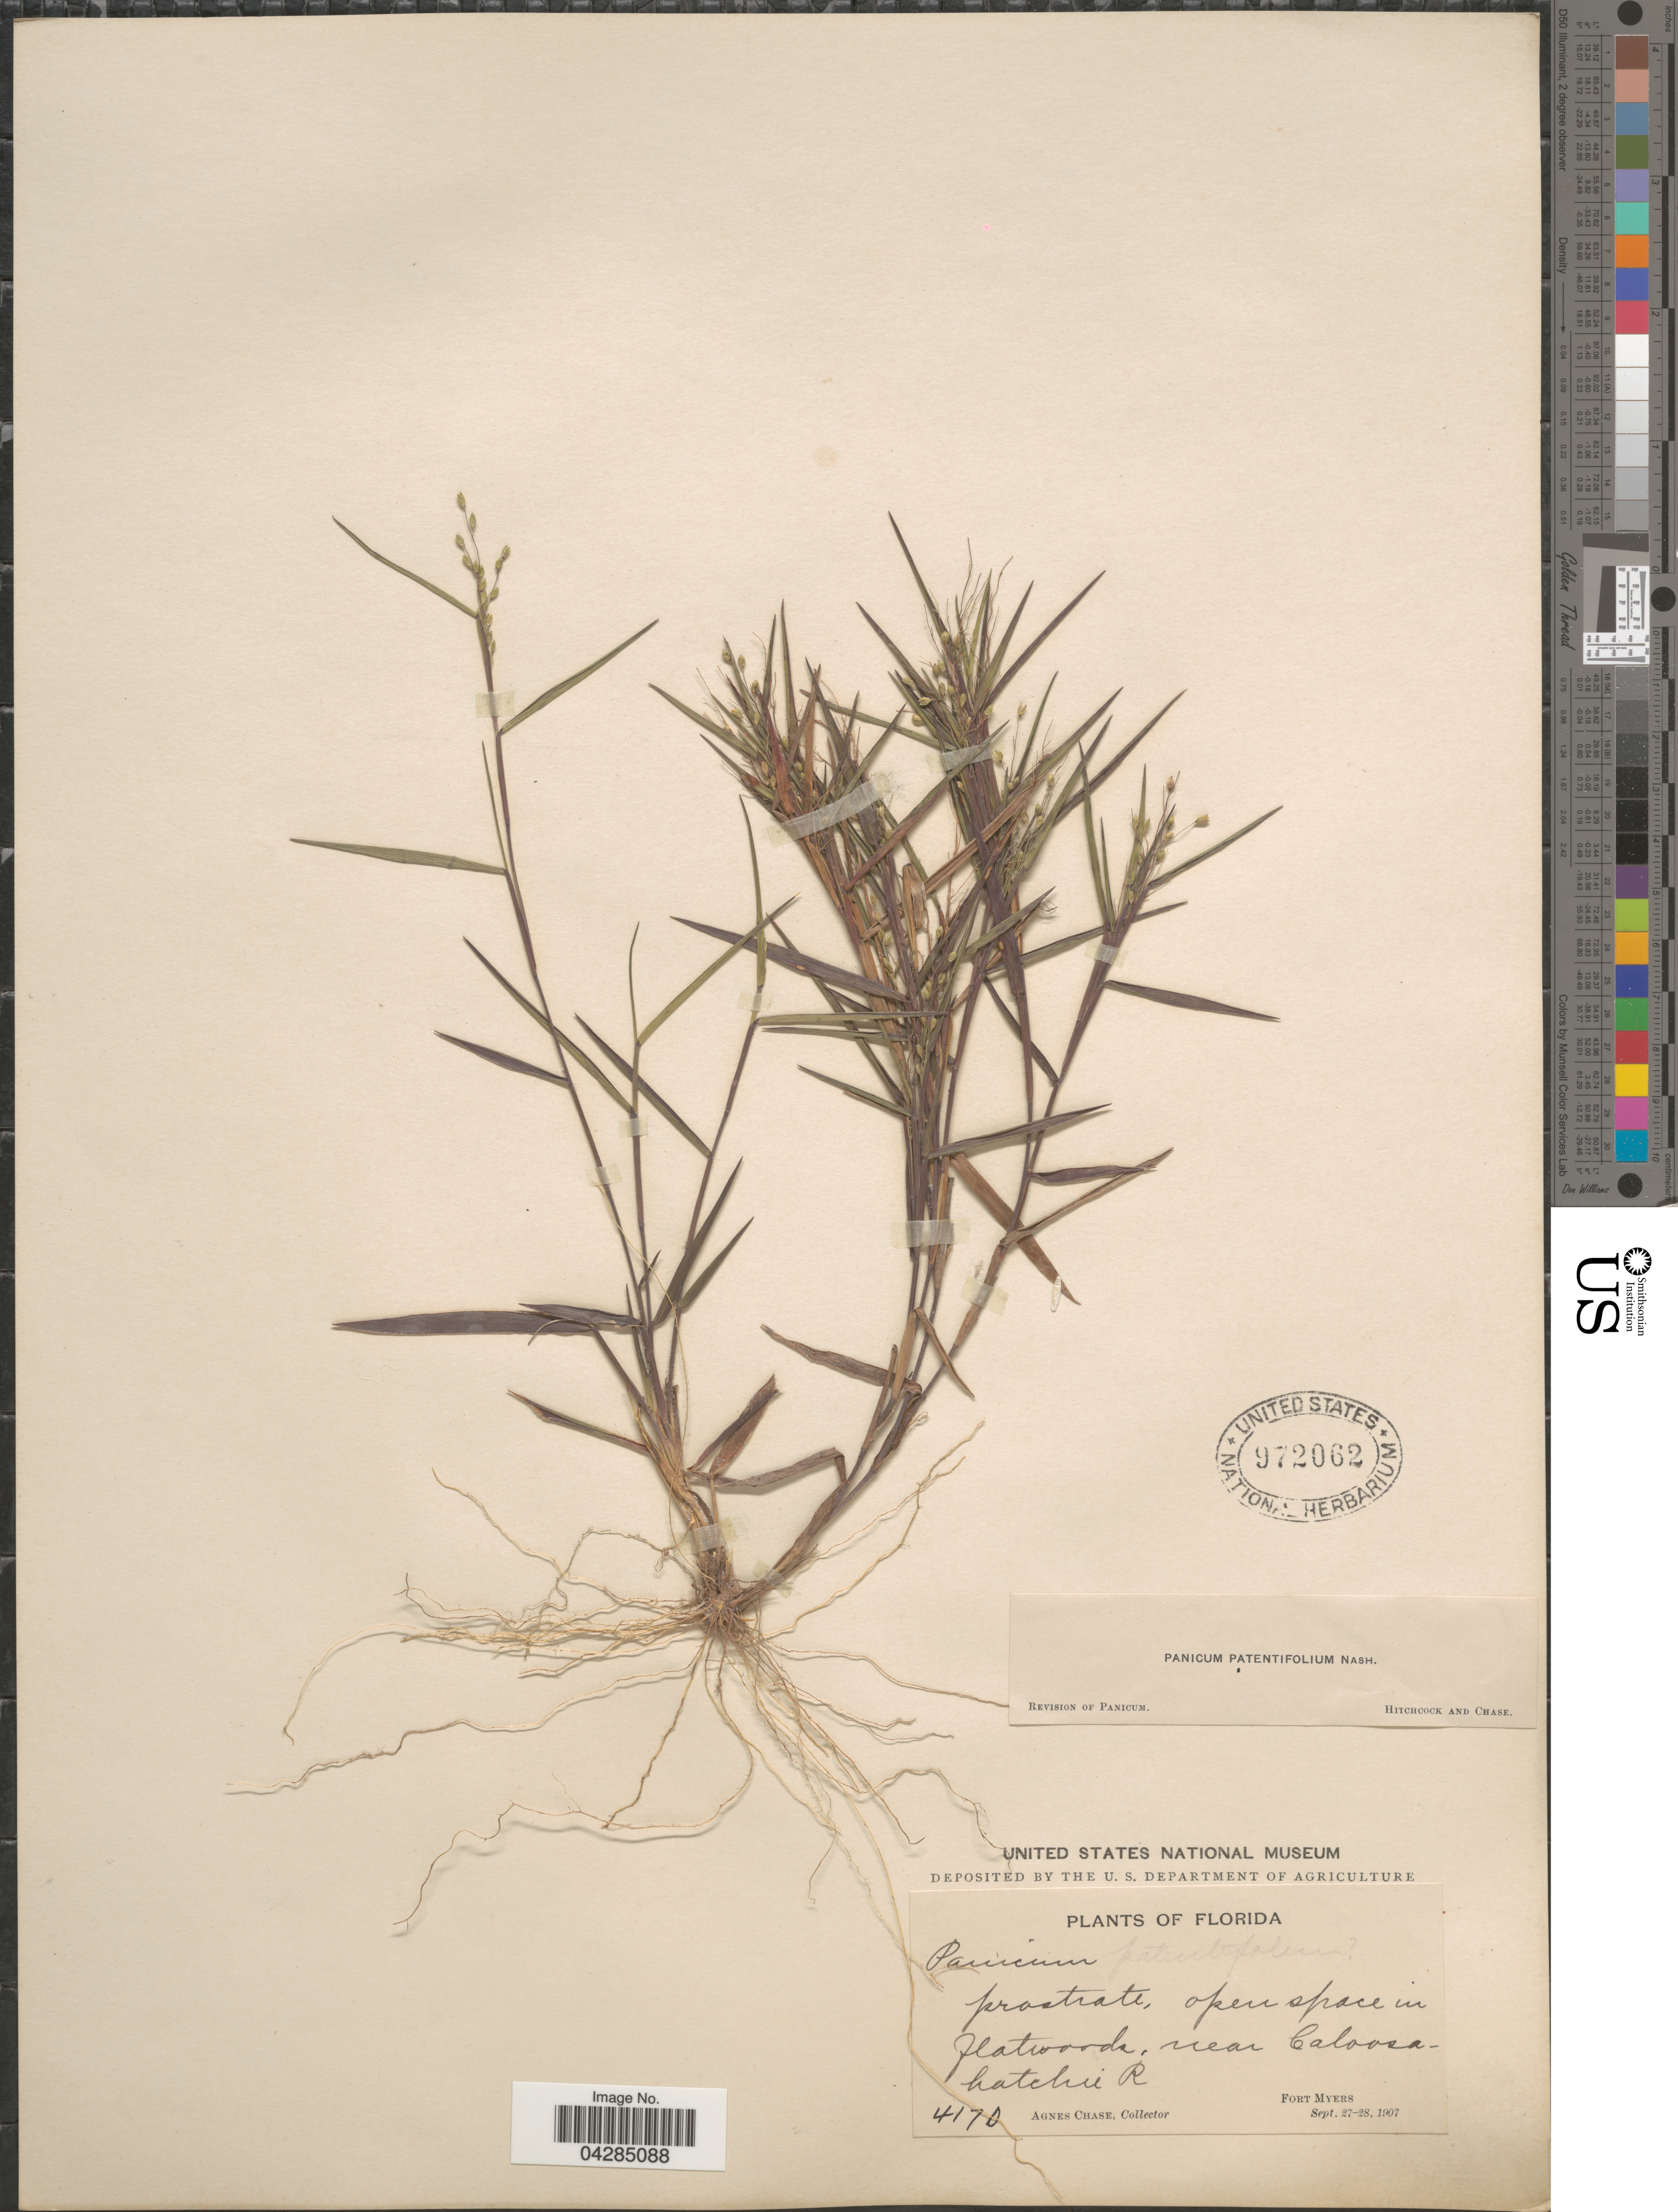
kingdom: Plantae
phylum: Tracheophyta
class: Liliopsida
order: Poales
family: Poaceae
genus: Dichanthelium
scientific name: Dichanthelium portoricense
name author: (Desv. ex Ham.) B.F. Hansen & Wunderlin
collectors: A. Chase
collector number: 4170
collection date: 1907-09-27/1907-09-28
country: United States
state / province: Florida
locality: Open space in flatwoods, near Caloosahatchee. Fort Myers.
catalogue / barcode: US 972062